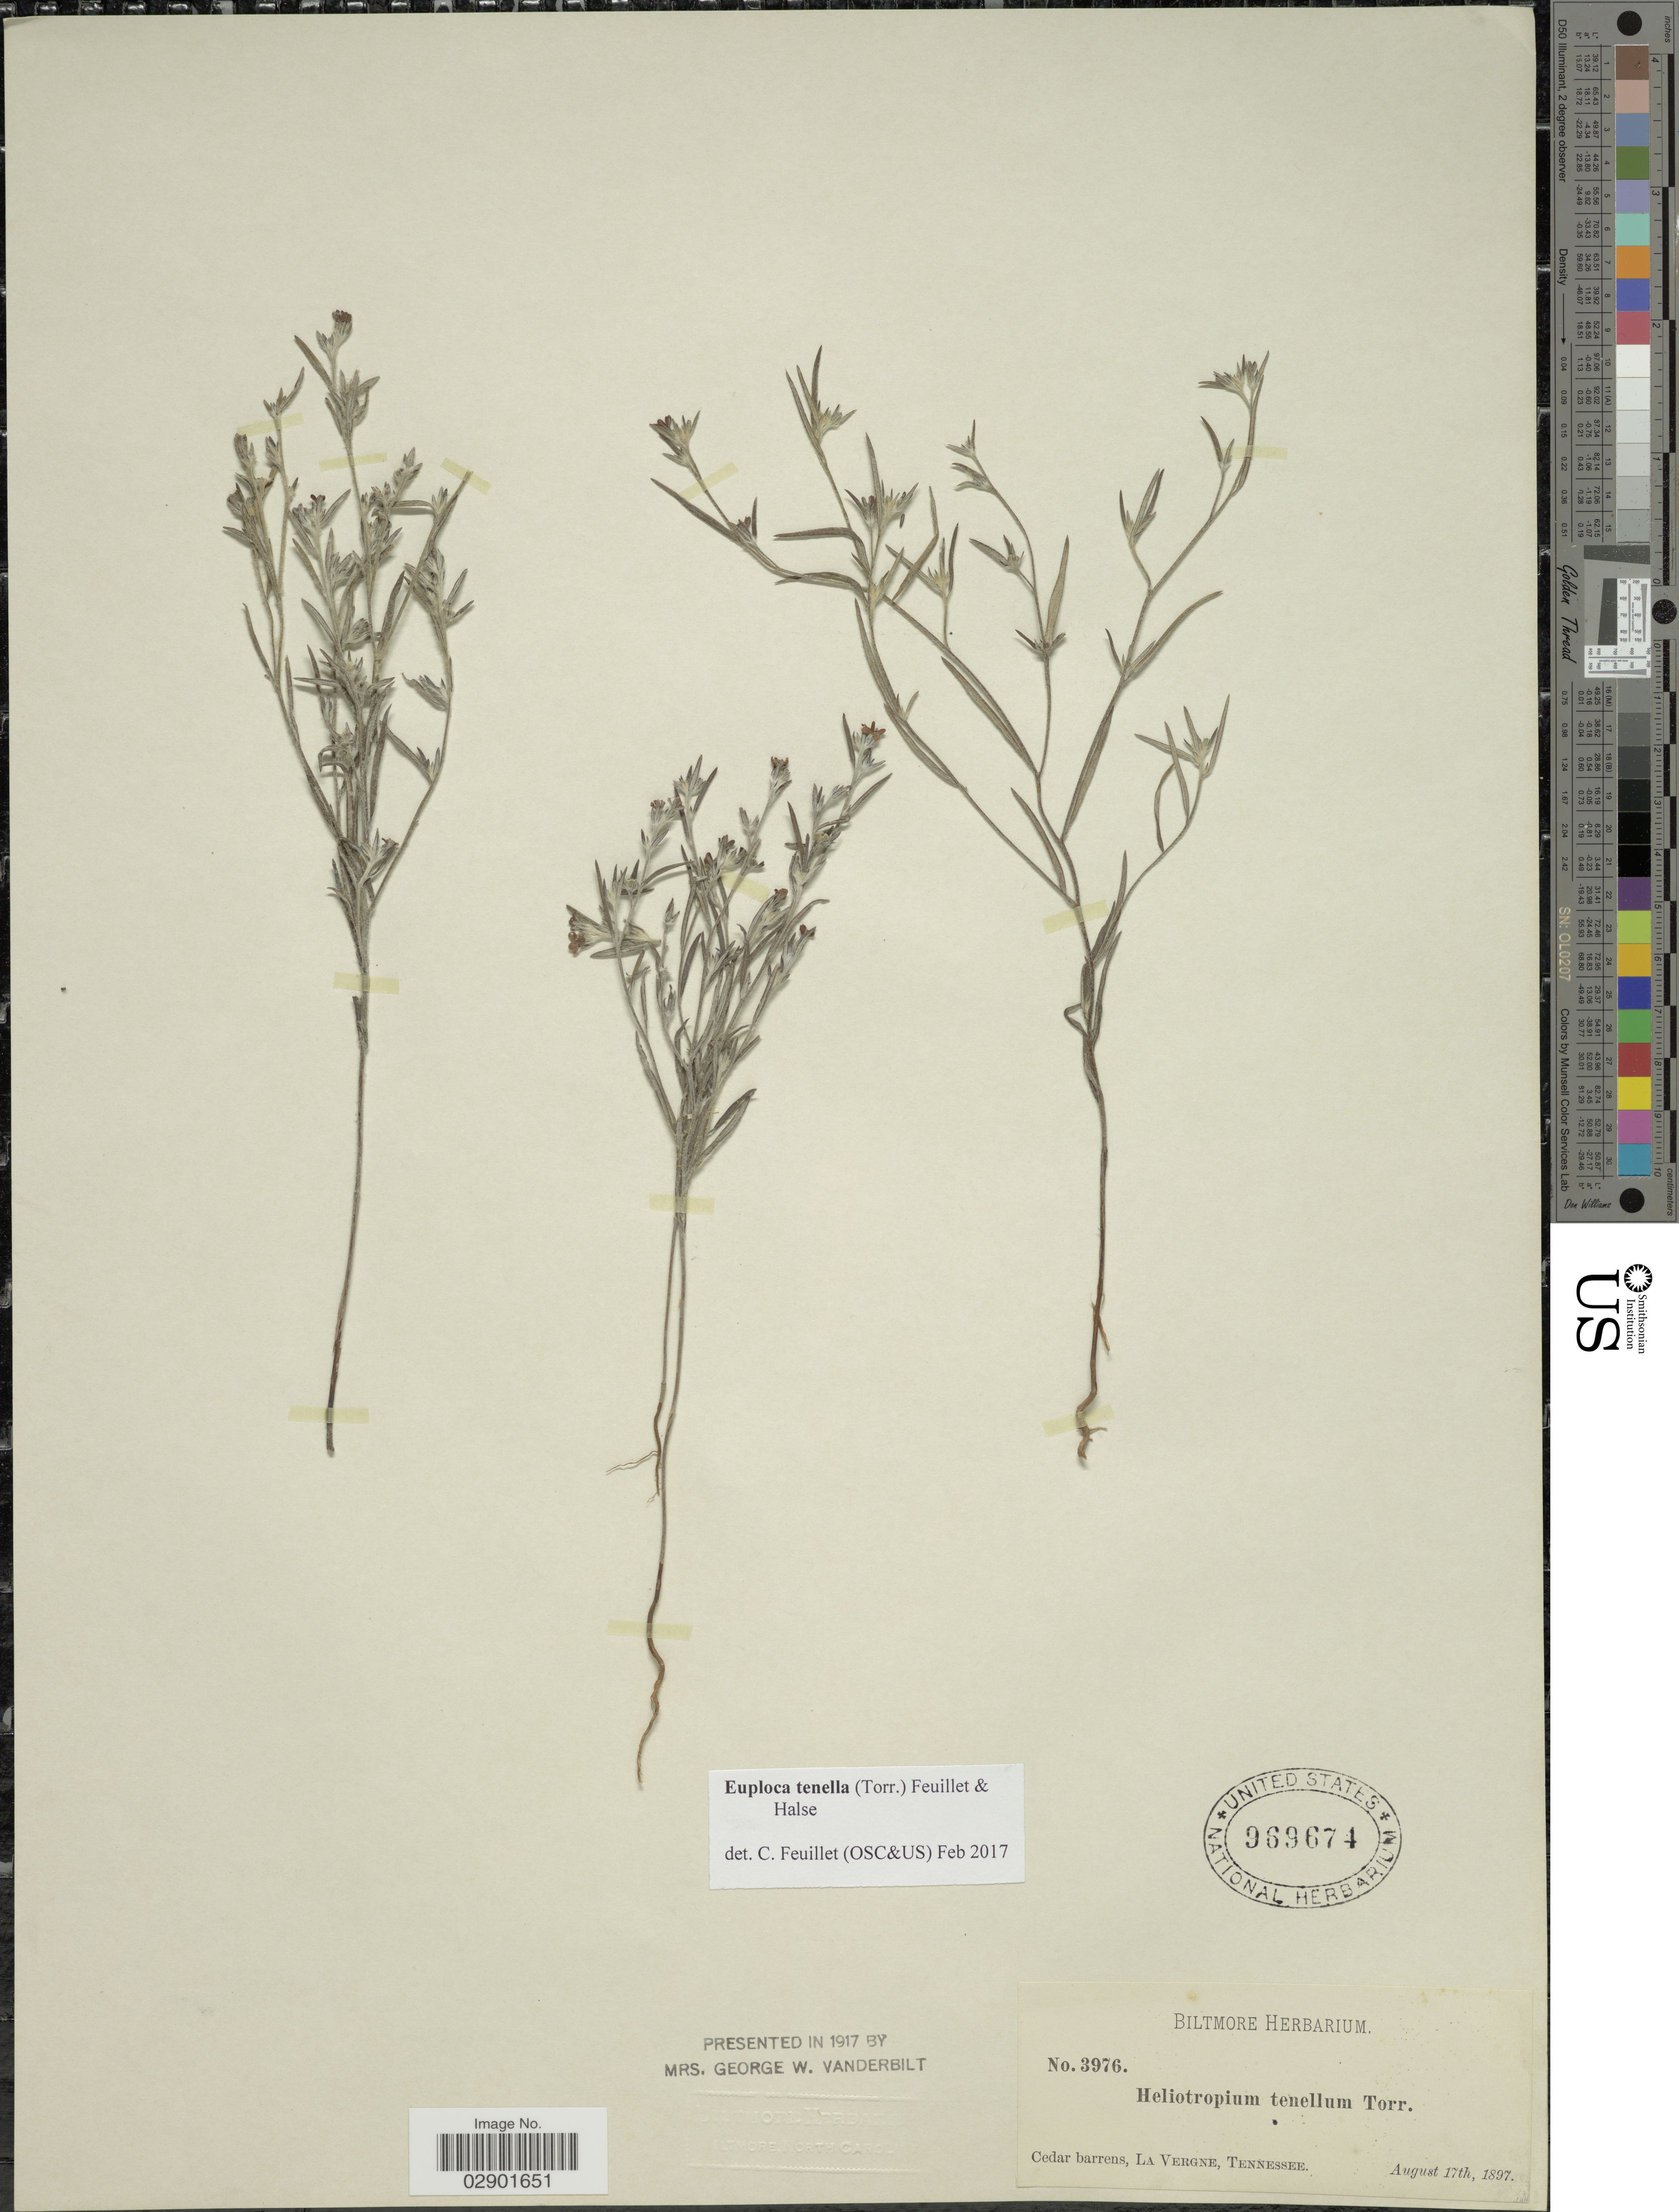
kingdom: Plantae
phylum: Tracheophyta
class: Magnoliopsida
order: Boraginales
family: Heliotropiaceae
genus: Euploca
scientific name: Euploca polyphylla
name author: (Lehm.) J.I.M. Melo & Semir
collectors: ex herb. Biltmore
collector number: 3976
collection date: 1897-08-17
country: United States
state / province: Tennessee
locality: Cedar barrens, La Vergne, Tennessee.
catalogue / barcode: US 969674